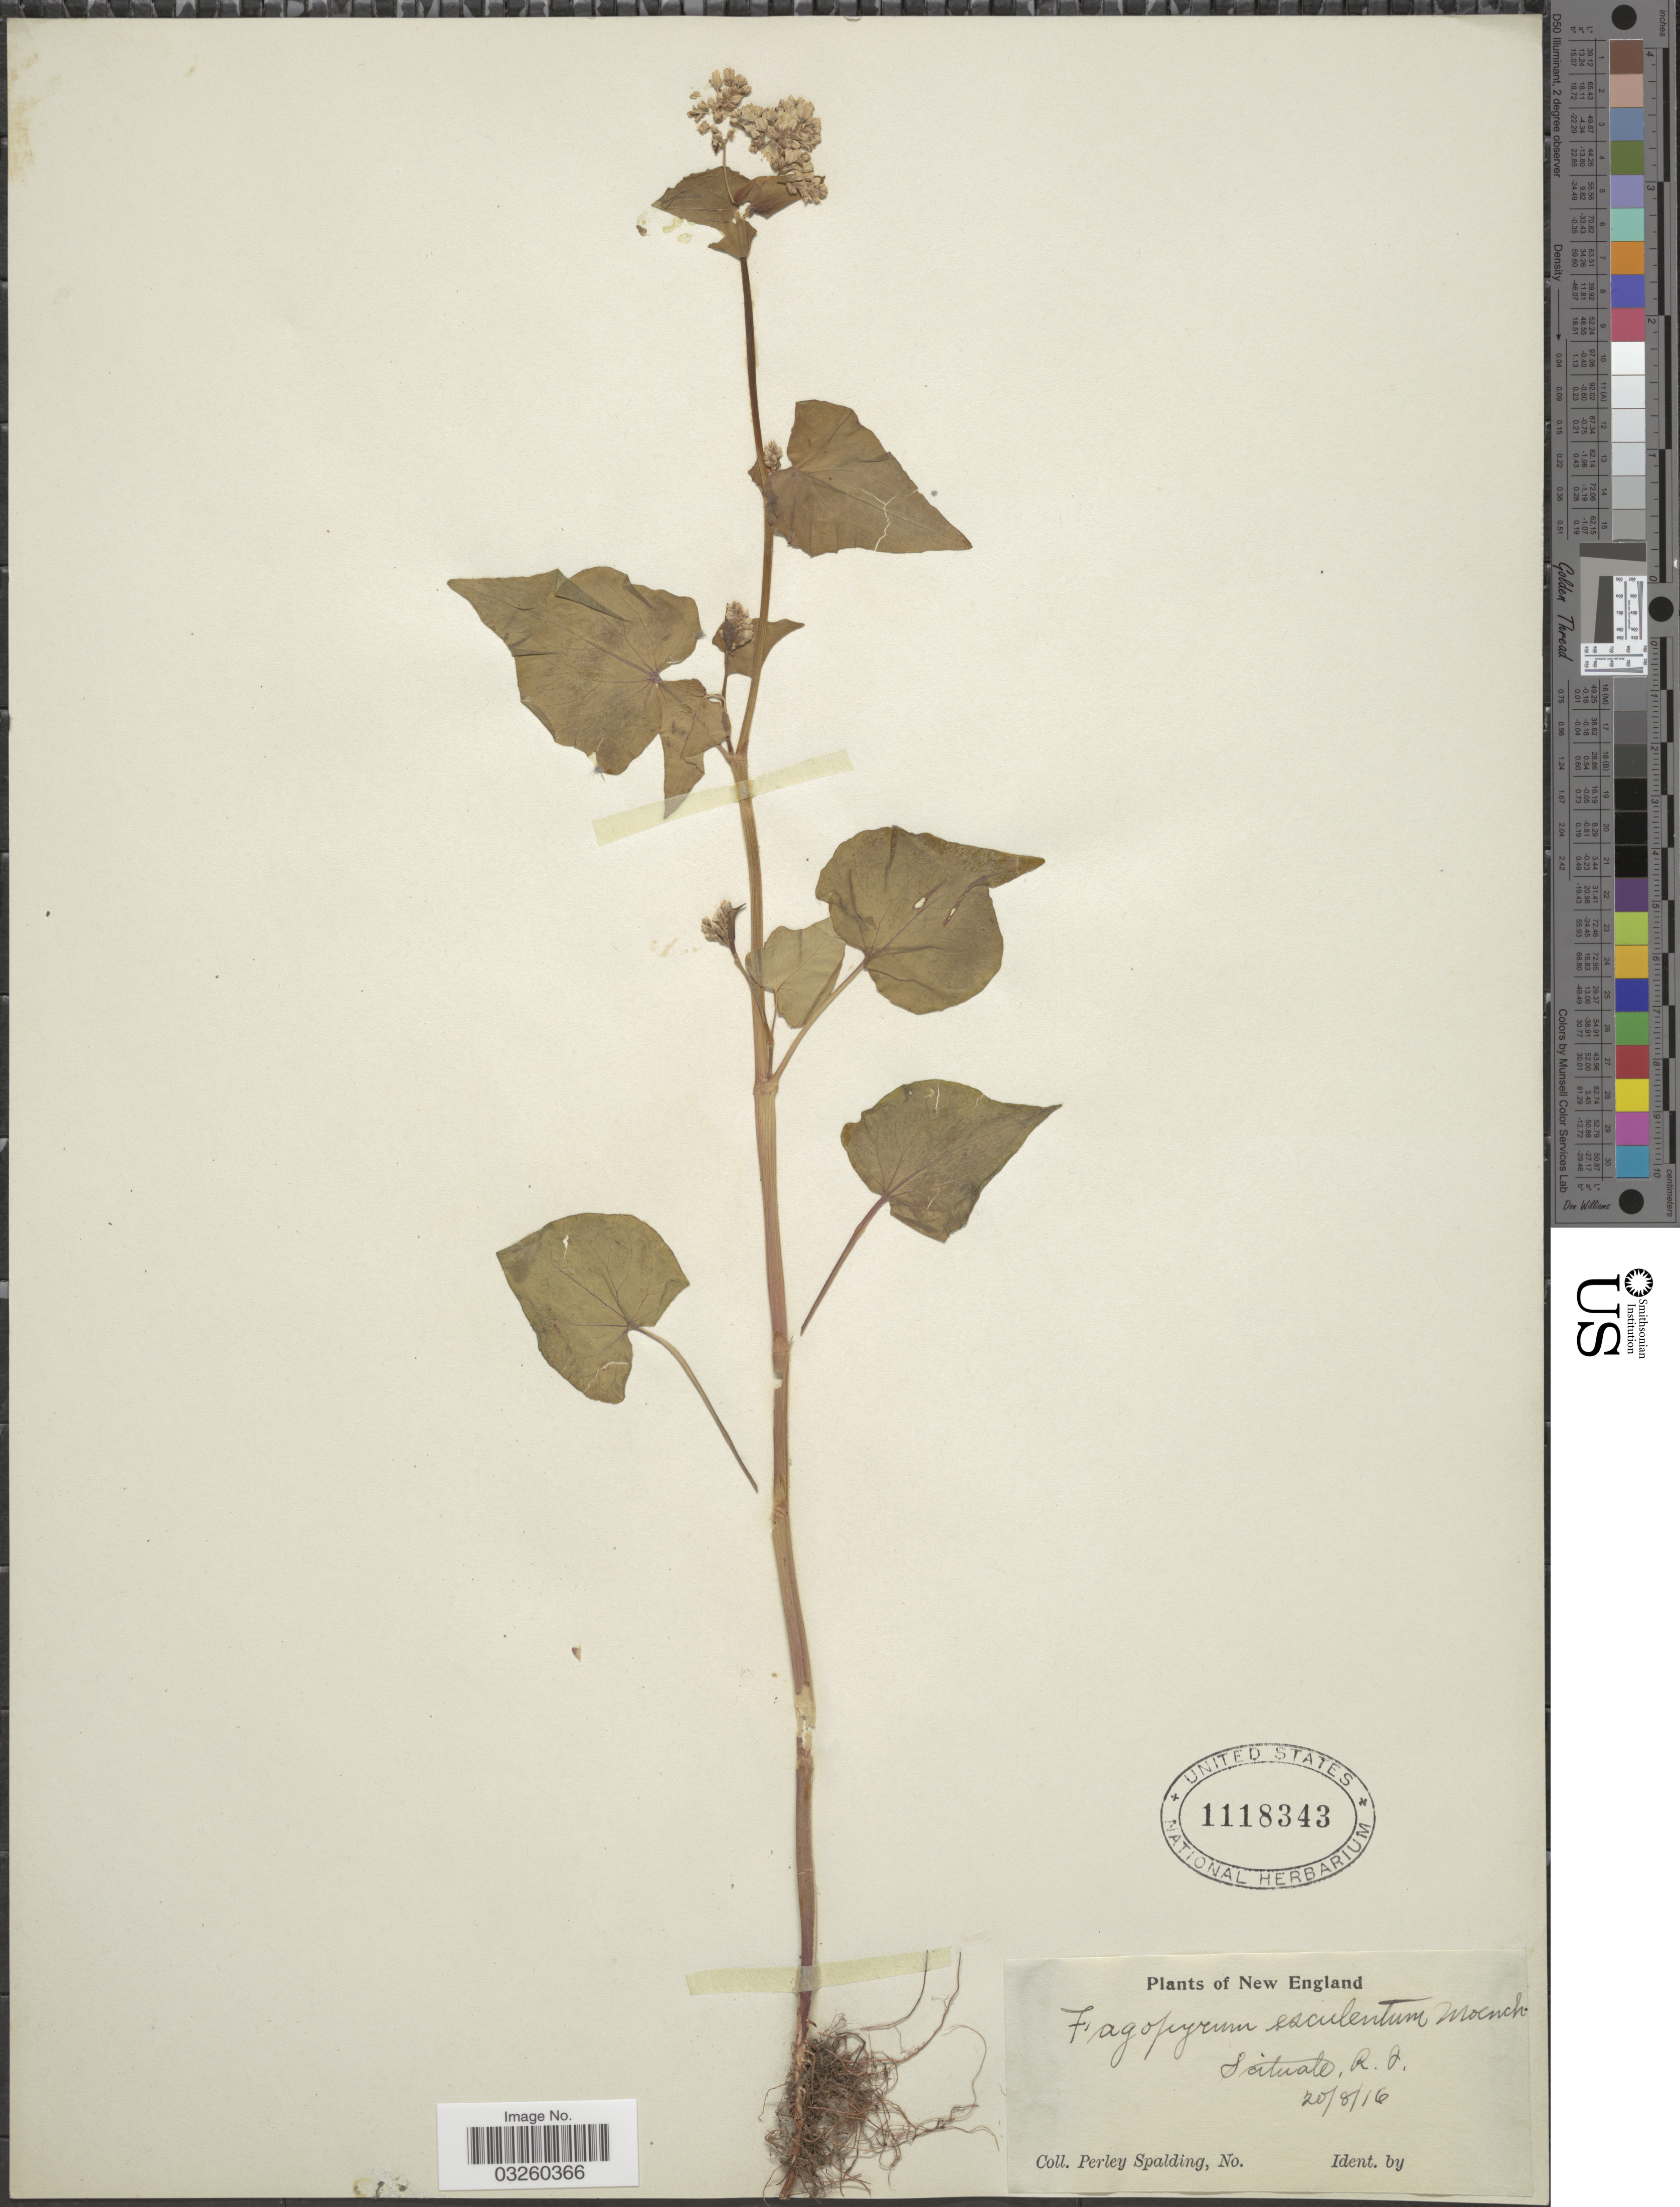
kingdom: Plantae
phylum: Tracheophyta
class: Magnoliopsida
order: Caryophyllales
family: Polygonaceae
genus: Fagopyrum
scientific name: Fagopyrum esculentum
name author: Moench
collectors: P. Spalding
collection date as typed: Transcribed d/m/y: 20/8/16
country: United States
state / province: Rhode Island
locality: New England. Scituate, R.I.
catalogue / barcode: US 1118343